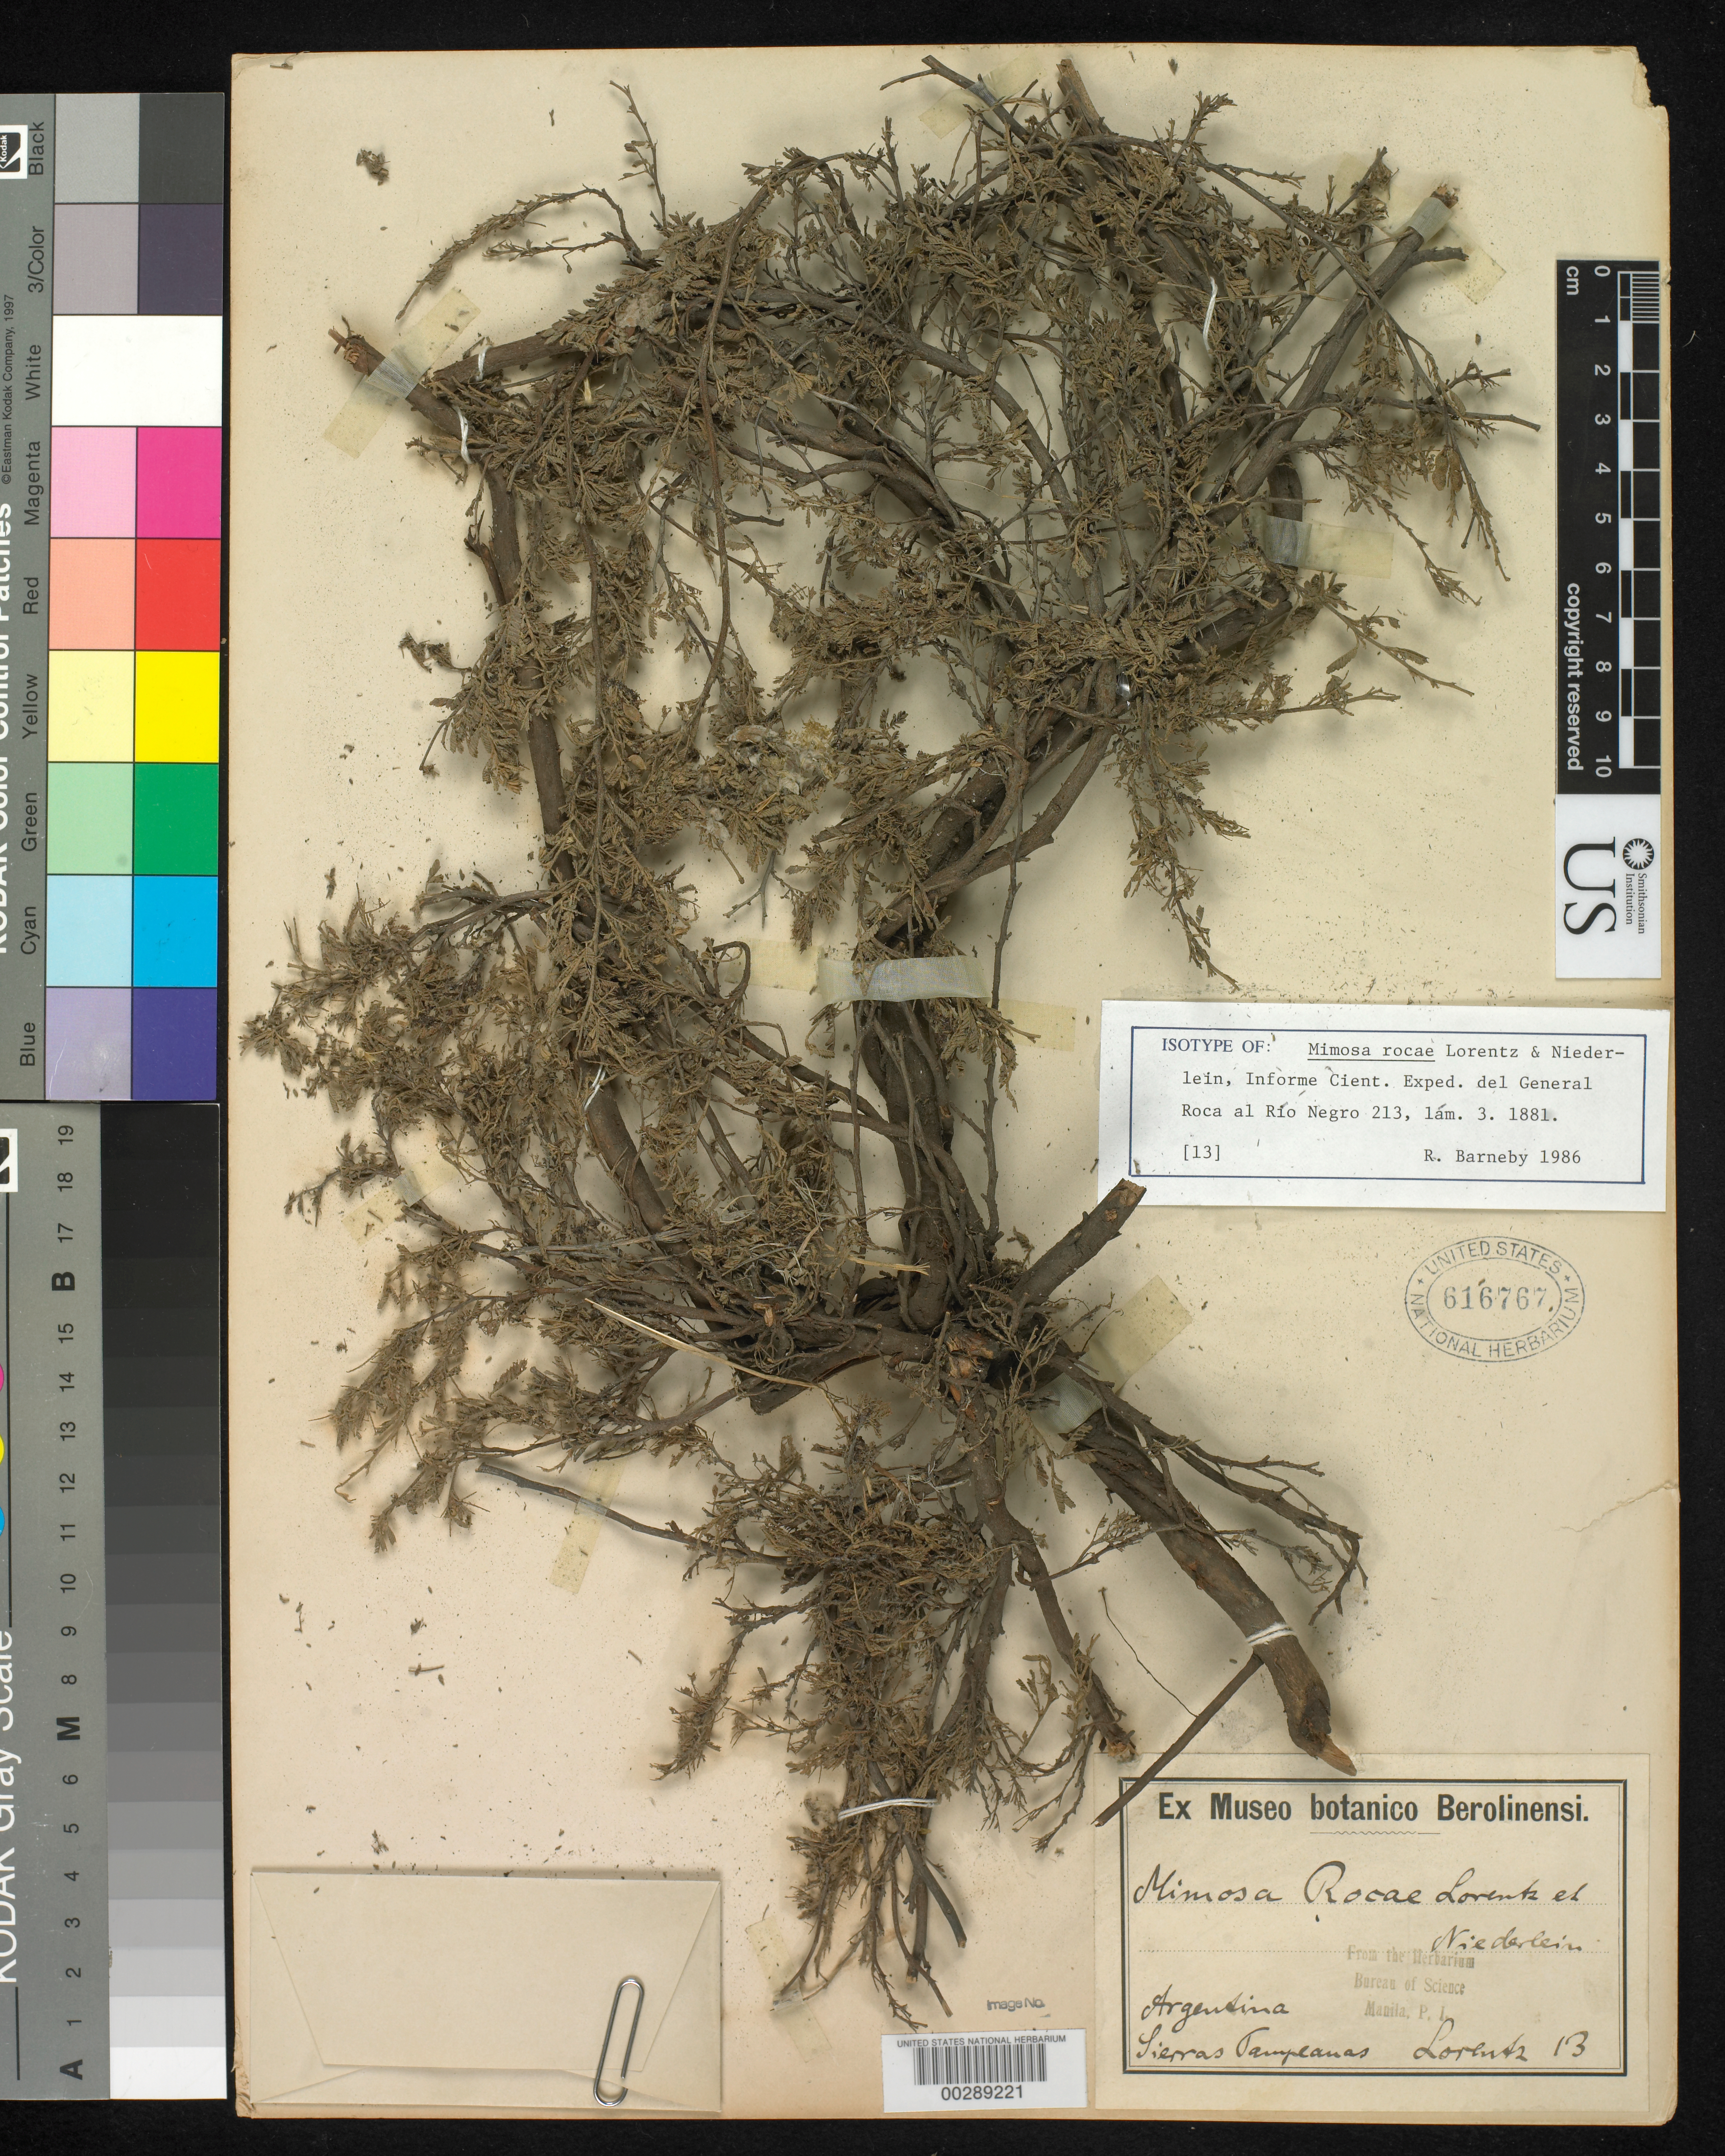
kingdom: Plantae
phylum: Tracheophyta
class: Magnoliopsida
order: Fabales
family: Fabaceae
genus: Mimosa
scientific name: Mimosa rocae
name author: Lorentz & Niederl.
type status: Isotype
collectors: P. G. Lorentz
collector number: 13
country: Argentina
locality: Sierras pampeanas.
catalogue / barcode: US 616767